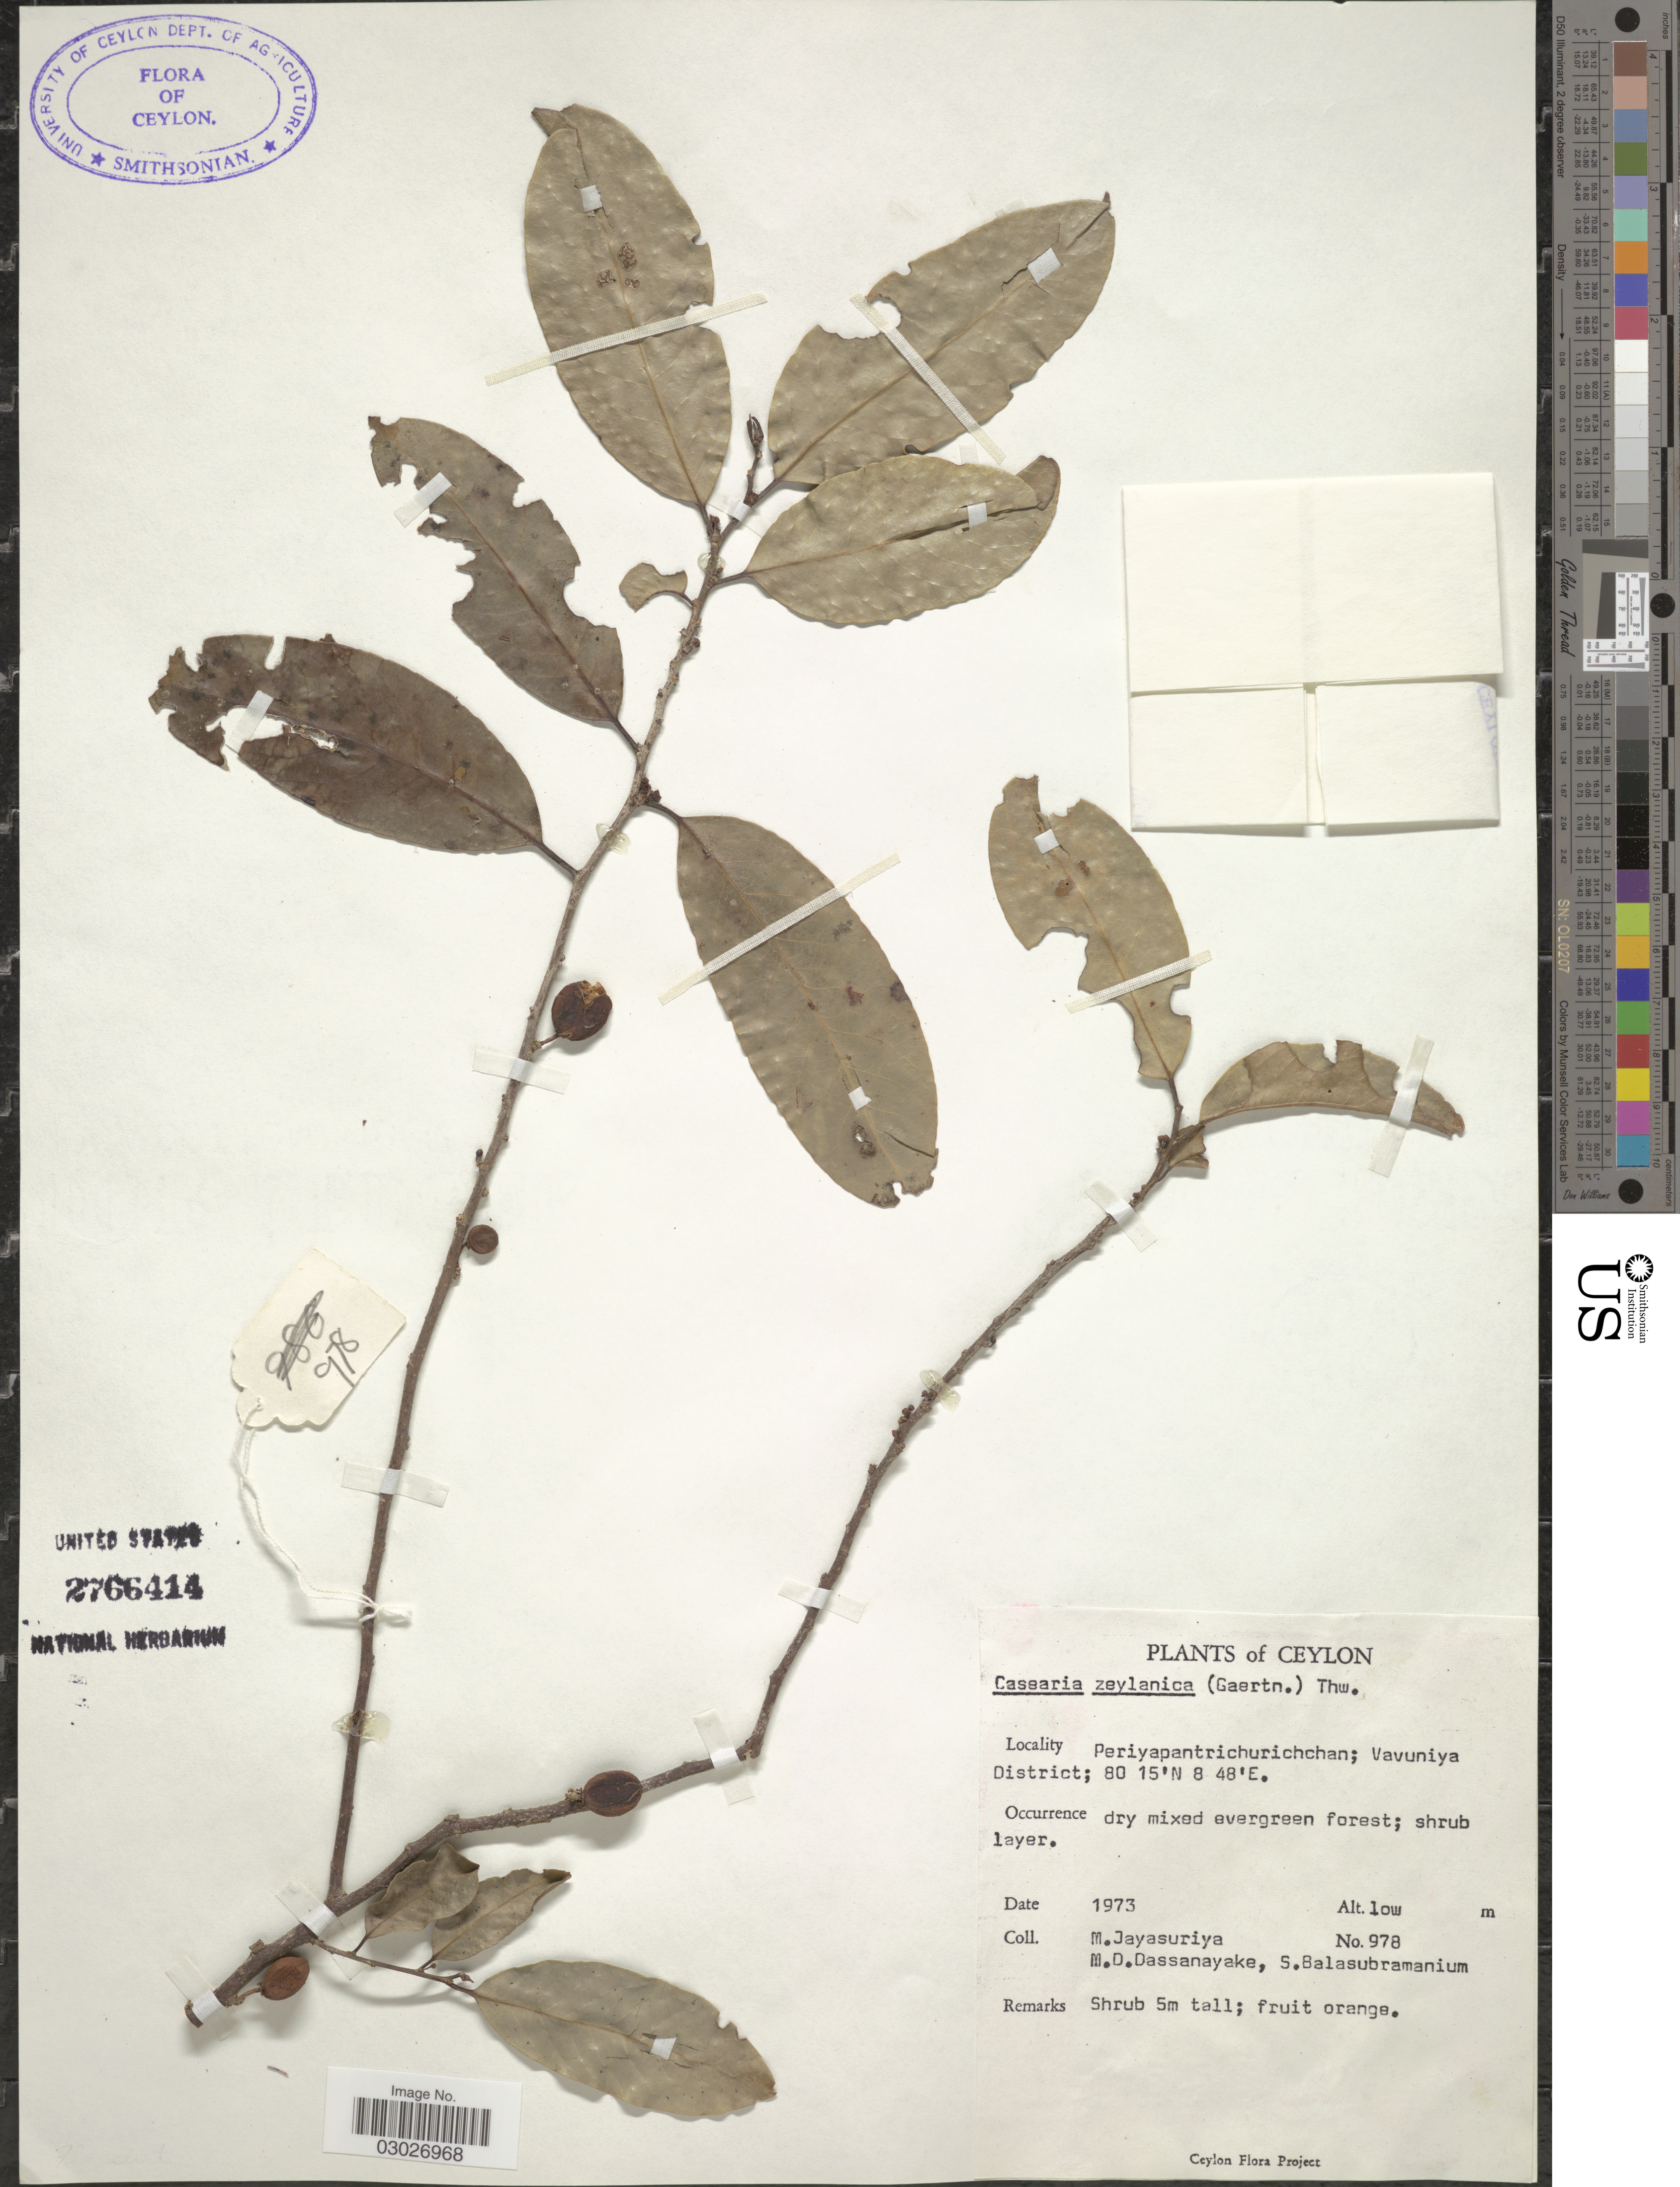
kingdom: Plantae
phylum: Tracheophyta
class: Magnoliopsida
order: Malpighiales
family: Salicaceae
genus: Casearia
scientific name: Casearia zeylanica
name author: Thwaites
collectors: M. Jayasuriya, M. D. Dassanayake & S. Balasubramanium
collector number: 978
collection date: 1973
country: Sri Lanka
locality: Ceylon. Periyapantrichurichchan; Vavuniya District.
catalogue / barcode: US 2766414